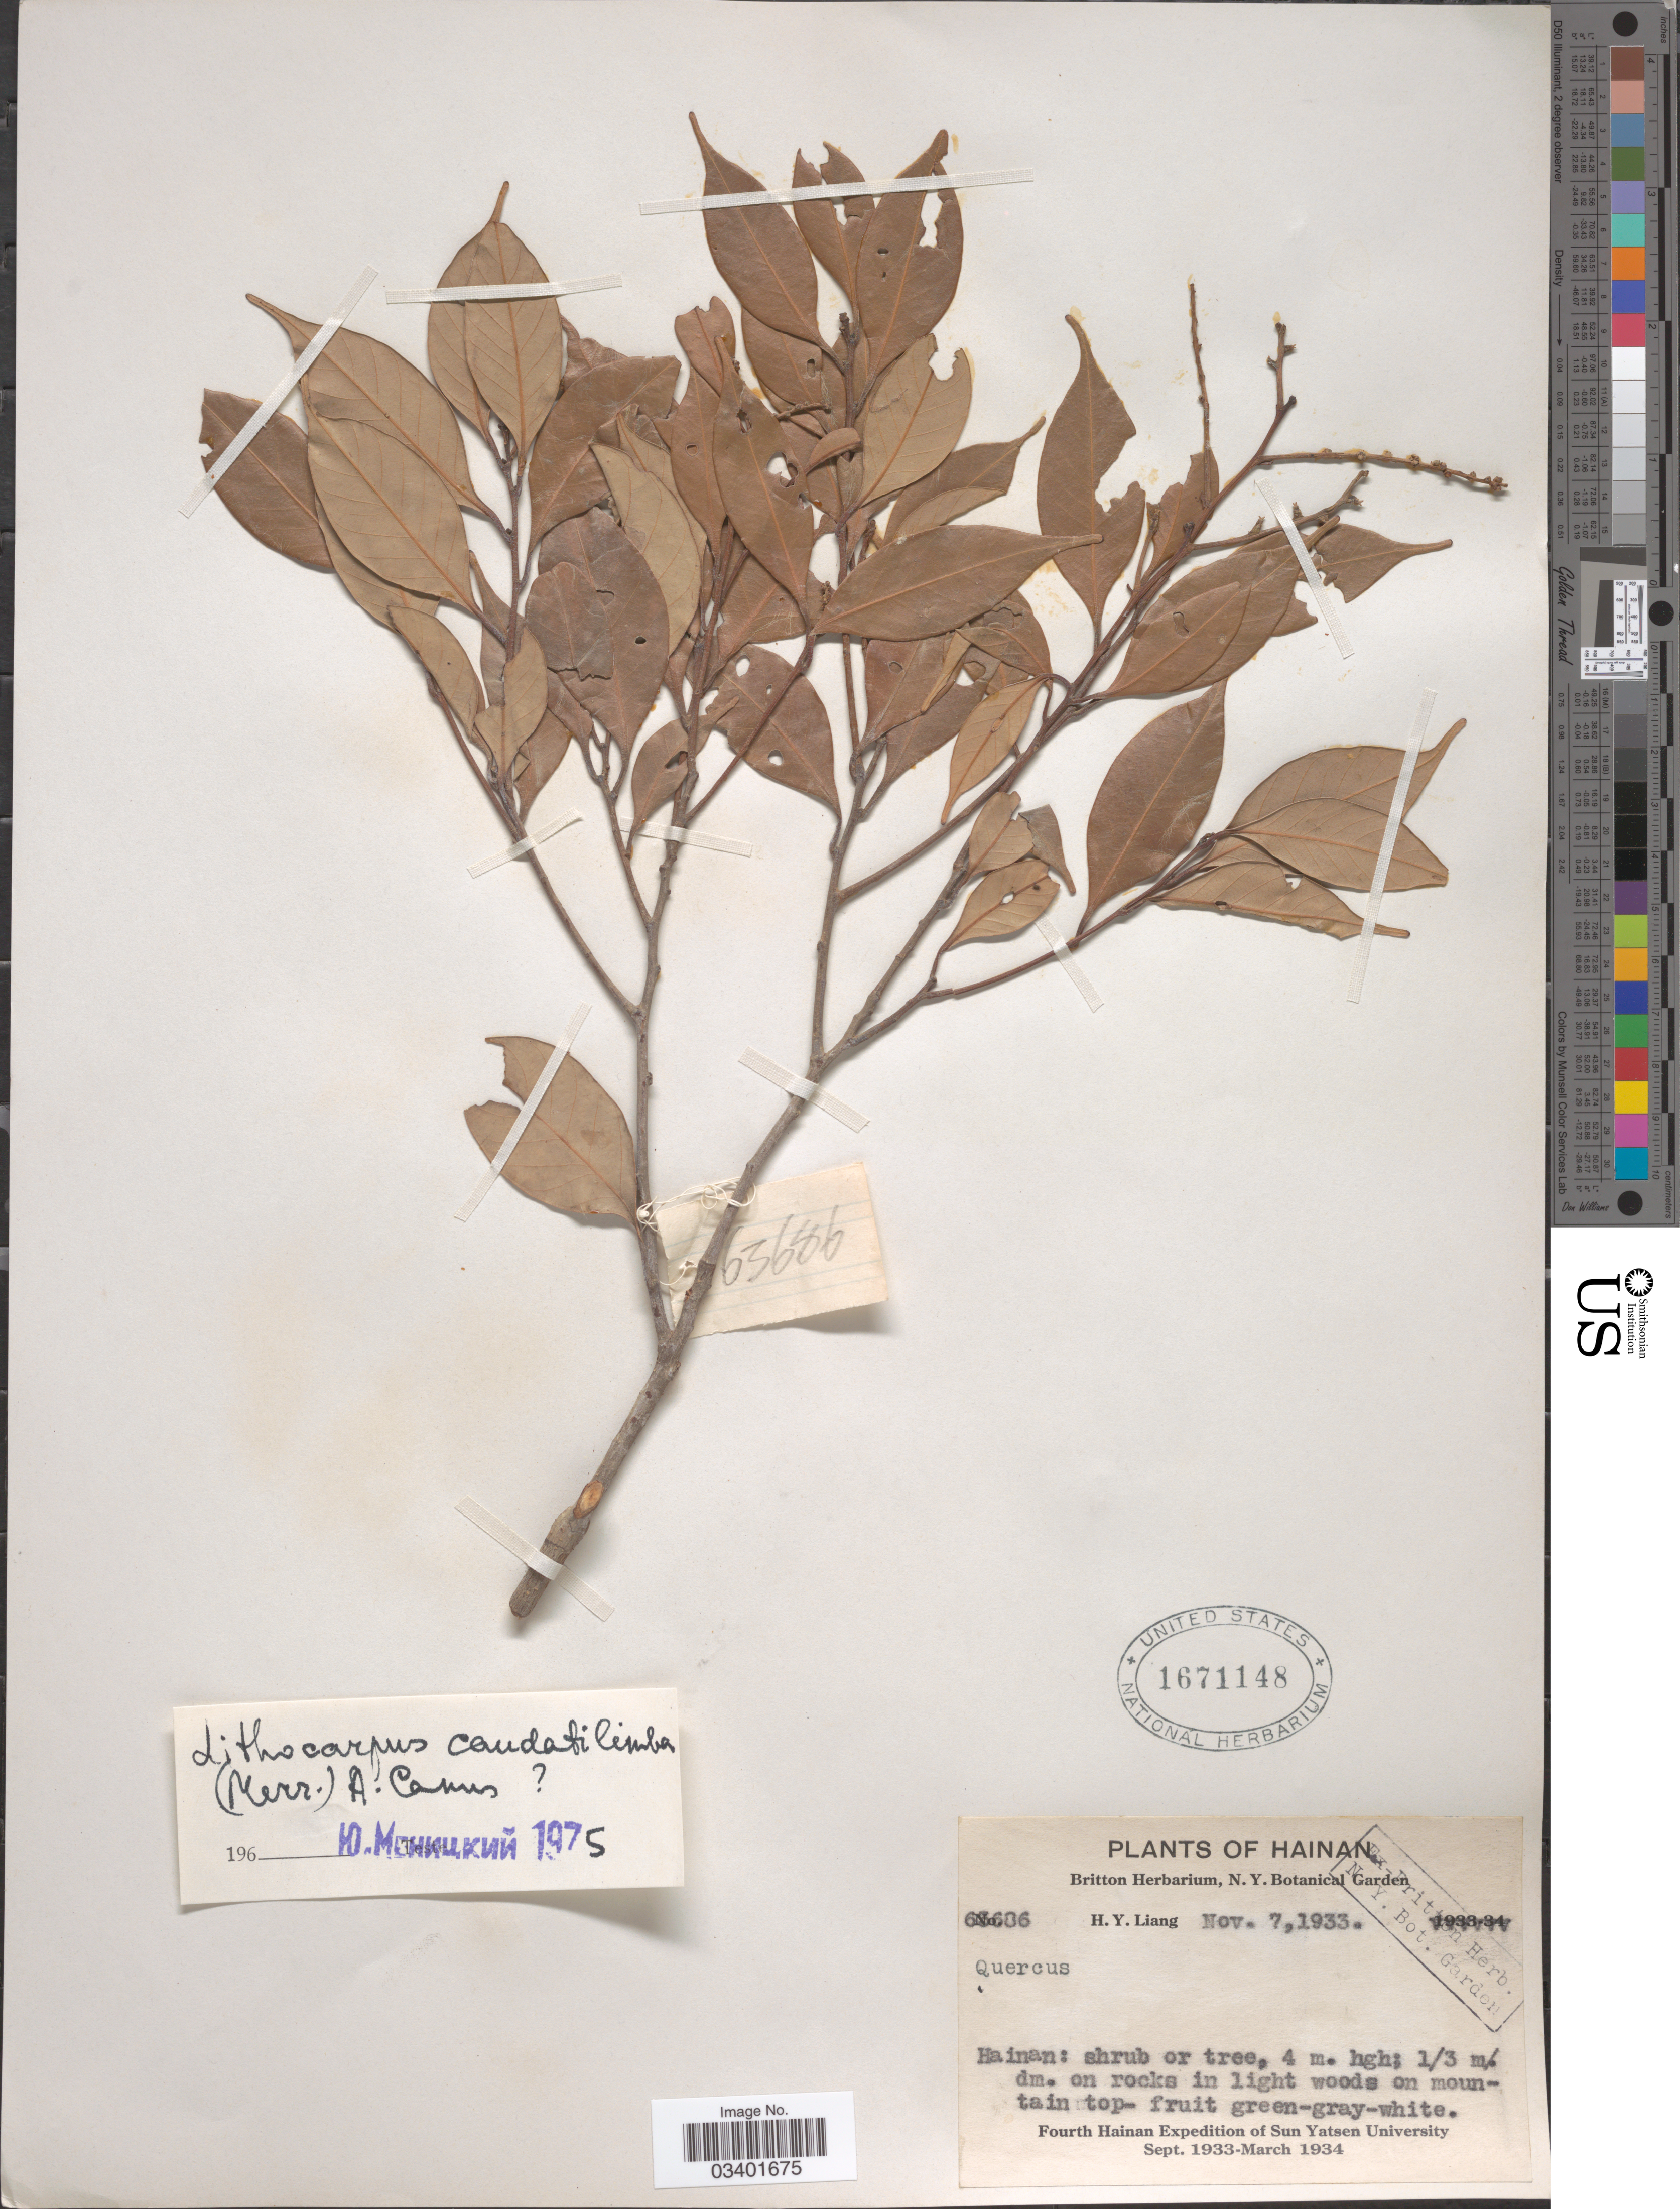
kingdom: Plantae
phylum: Tracheophyta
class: Magnoliopsida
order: Fagales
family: Fagaceae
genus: Lithocarpus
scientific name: Lithocarpus caudatilimbus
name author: (Merr.) A. Camus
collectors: H. Y. Liang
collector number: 63686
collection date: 1933-11-07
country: China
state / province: Hainan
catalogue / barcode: US 1671148